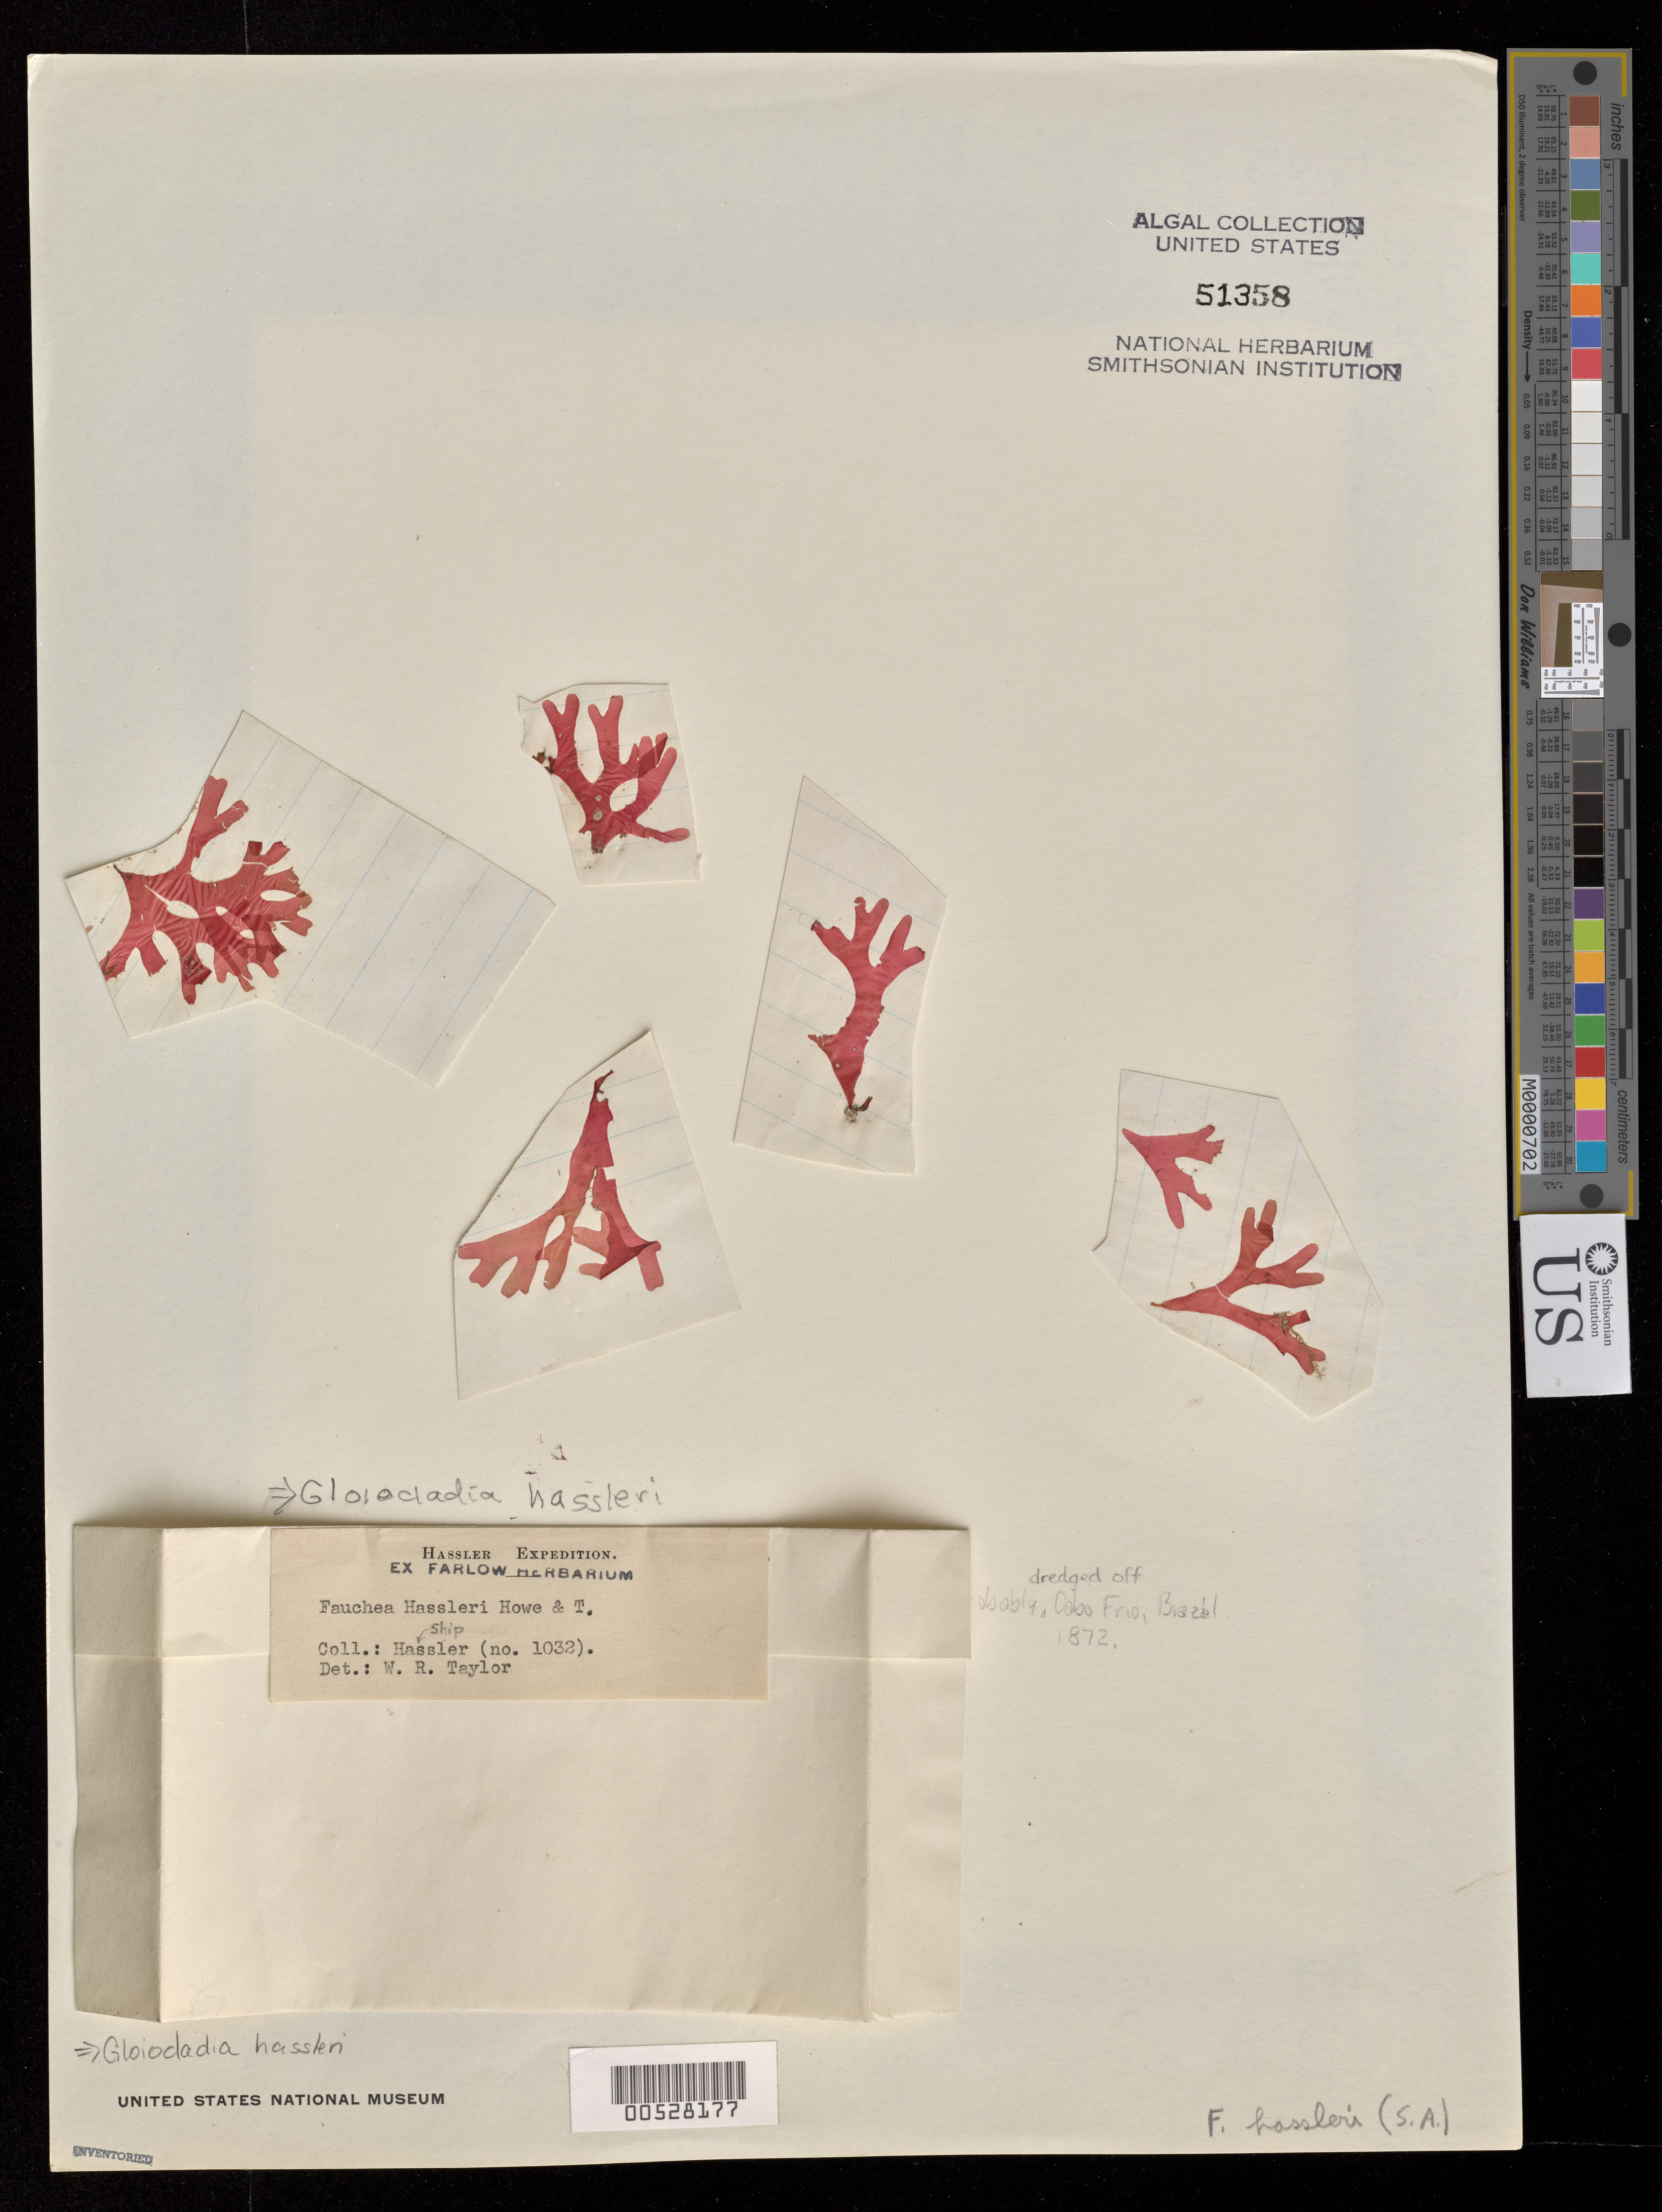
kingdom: Plantae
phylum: Rhodophyta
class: Florideophyceae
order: Rhodymeniales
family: Faucheaceae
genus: Gloiocladia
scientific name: Gloiocladia hassleri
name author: (M. Howe & W.R. Taylor) N. Sánchez & Rodríguez-Prieto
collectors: T. Hill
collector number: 1032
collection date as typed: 1872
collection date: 1872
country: Brazil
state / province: Rio de Janeiro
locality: Off cabo frio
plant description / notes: Hassler Expedition, 1871-1872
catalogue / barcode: US 51358